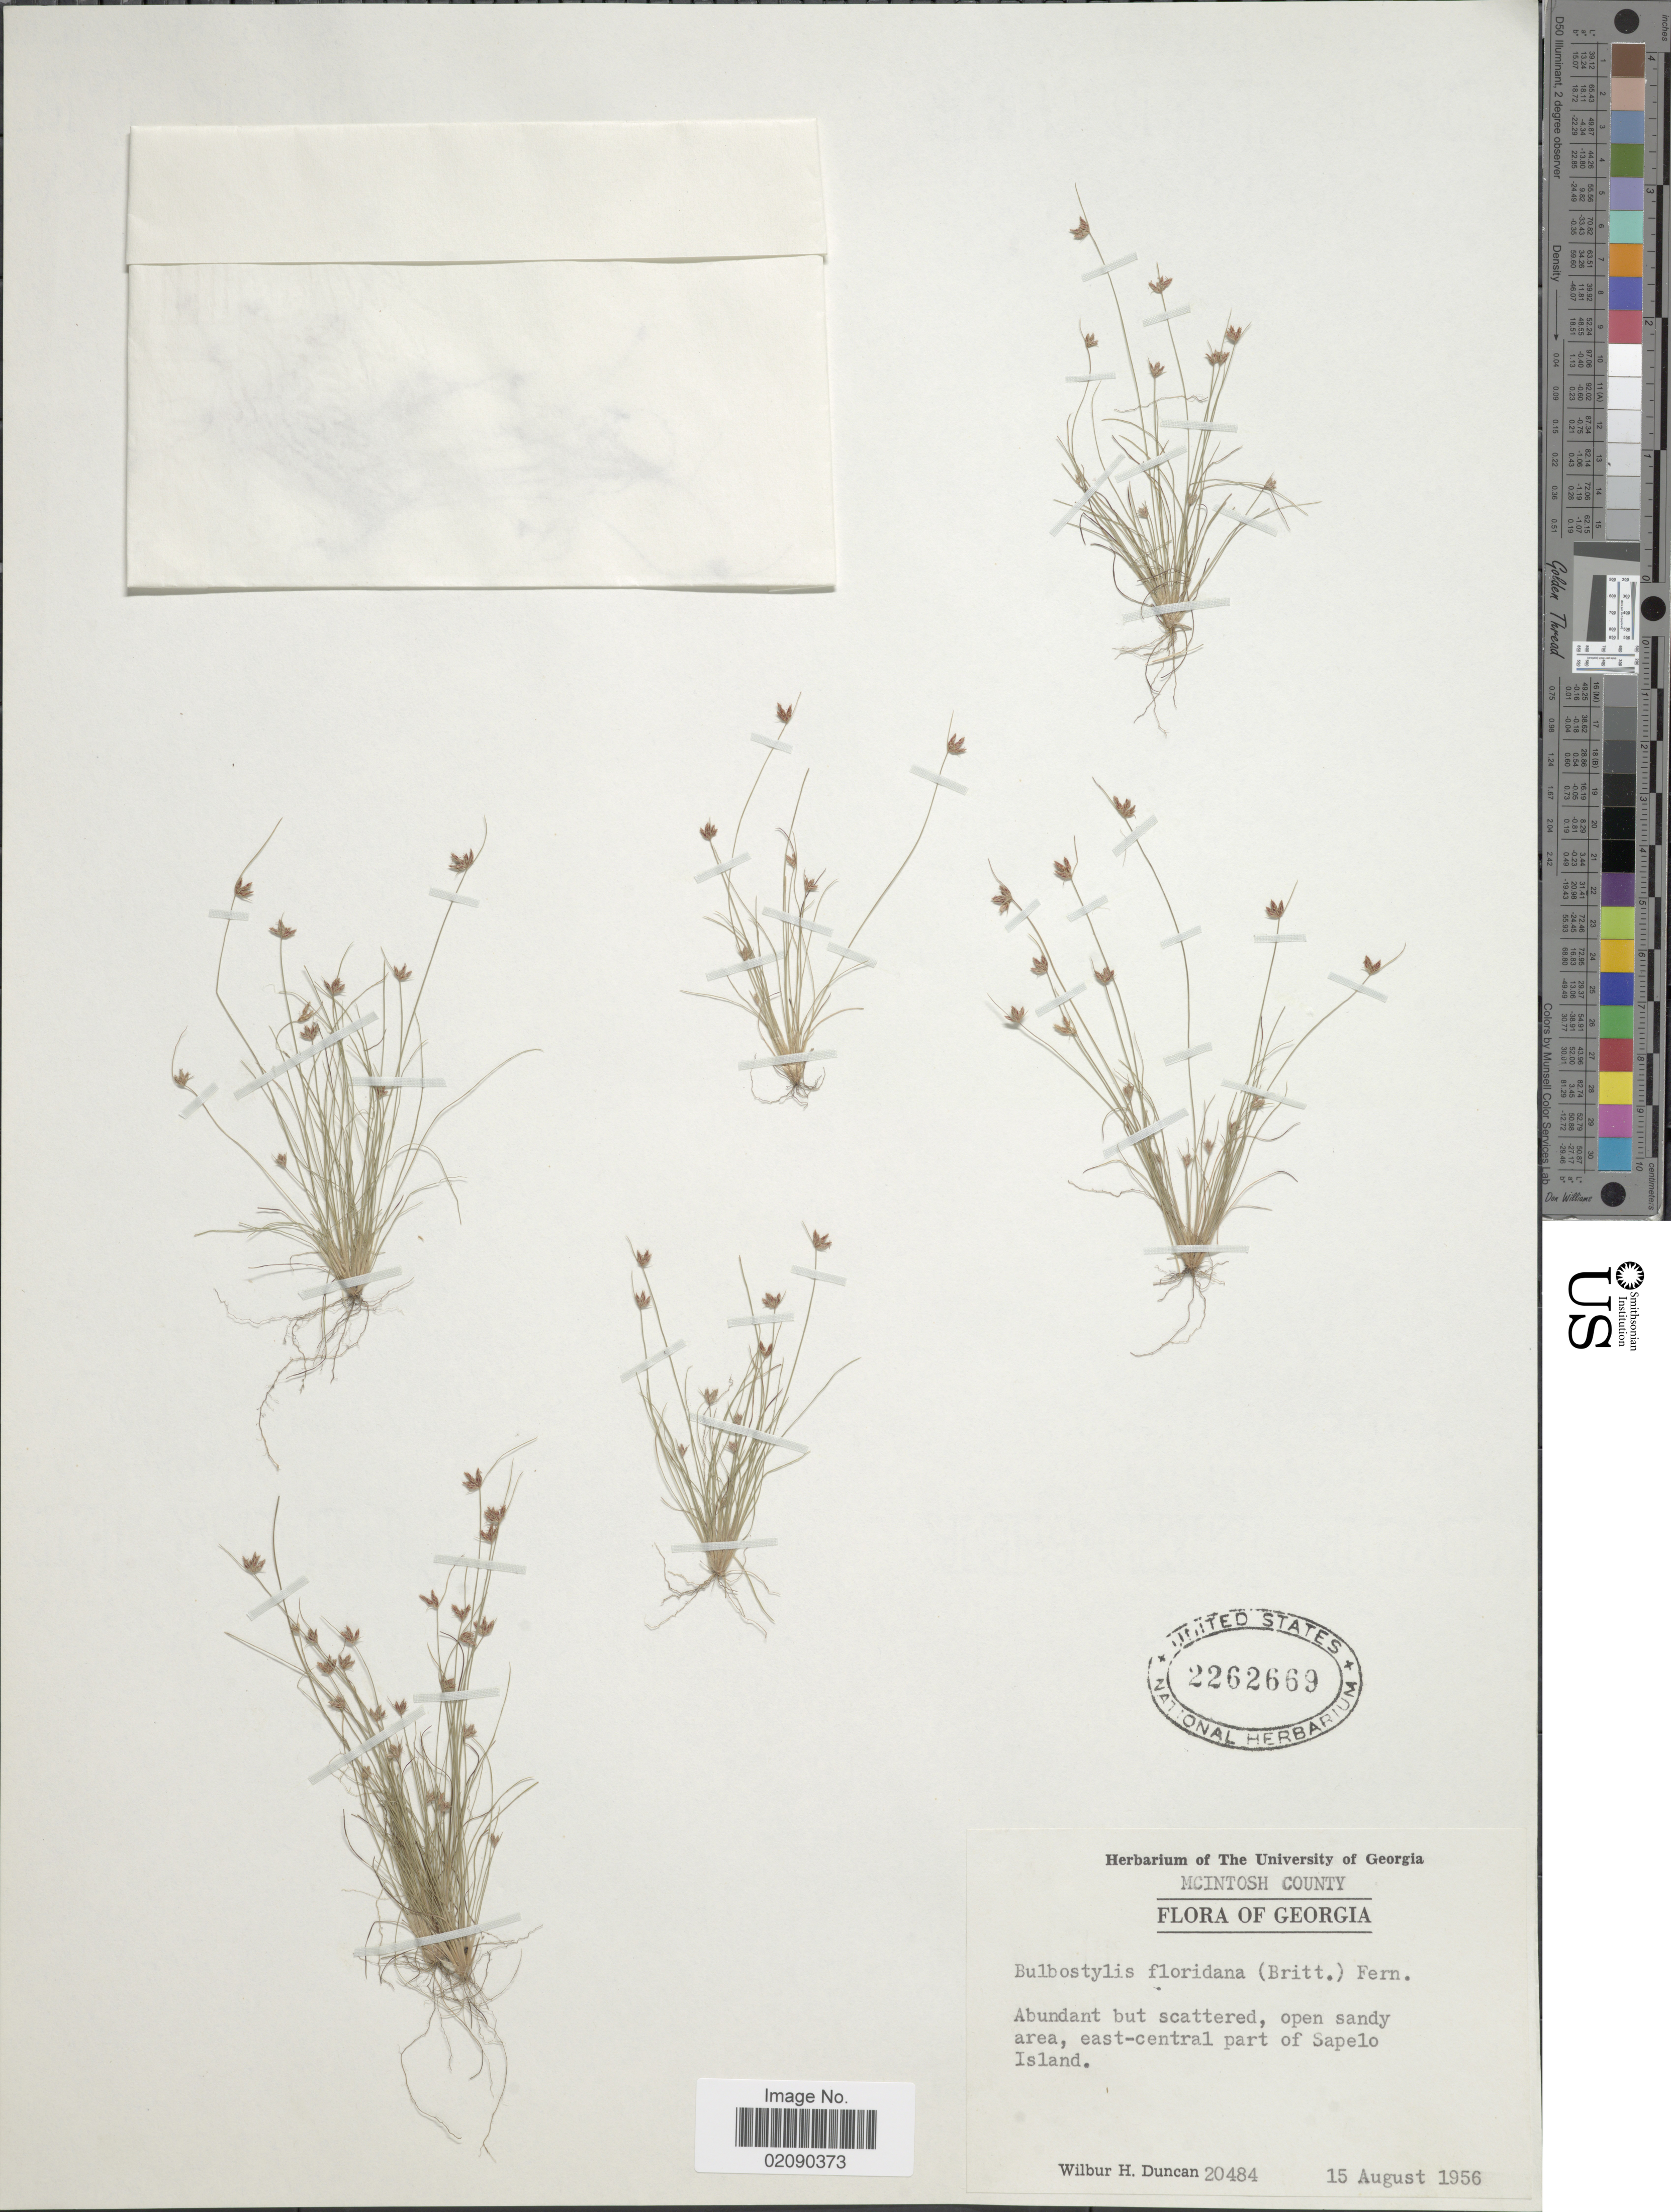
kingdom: Plantae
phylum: Tracheophyta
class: Liliopsida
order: Poales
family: Cyperaceae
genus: Bulbostylis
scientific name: Bulbostylis barbata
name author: (Rottb.) C.B. Clarke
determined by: Strong, Mark T., (BOT), Smithsonian Institution - National Museum of Natural History (UNITED STATES)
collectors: W. H. Duncan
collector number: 20484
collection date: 1956-08-15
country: United States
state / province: Georgia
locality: McIntosh County. east-central part of Sapelo Island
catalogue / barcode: US 2262669